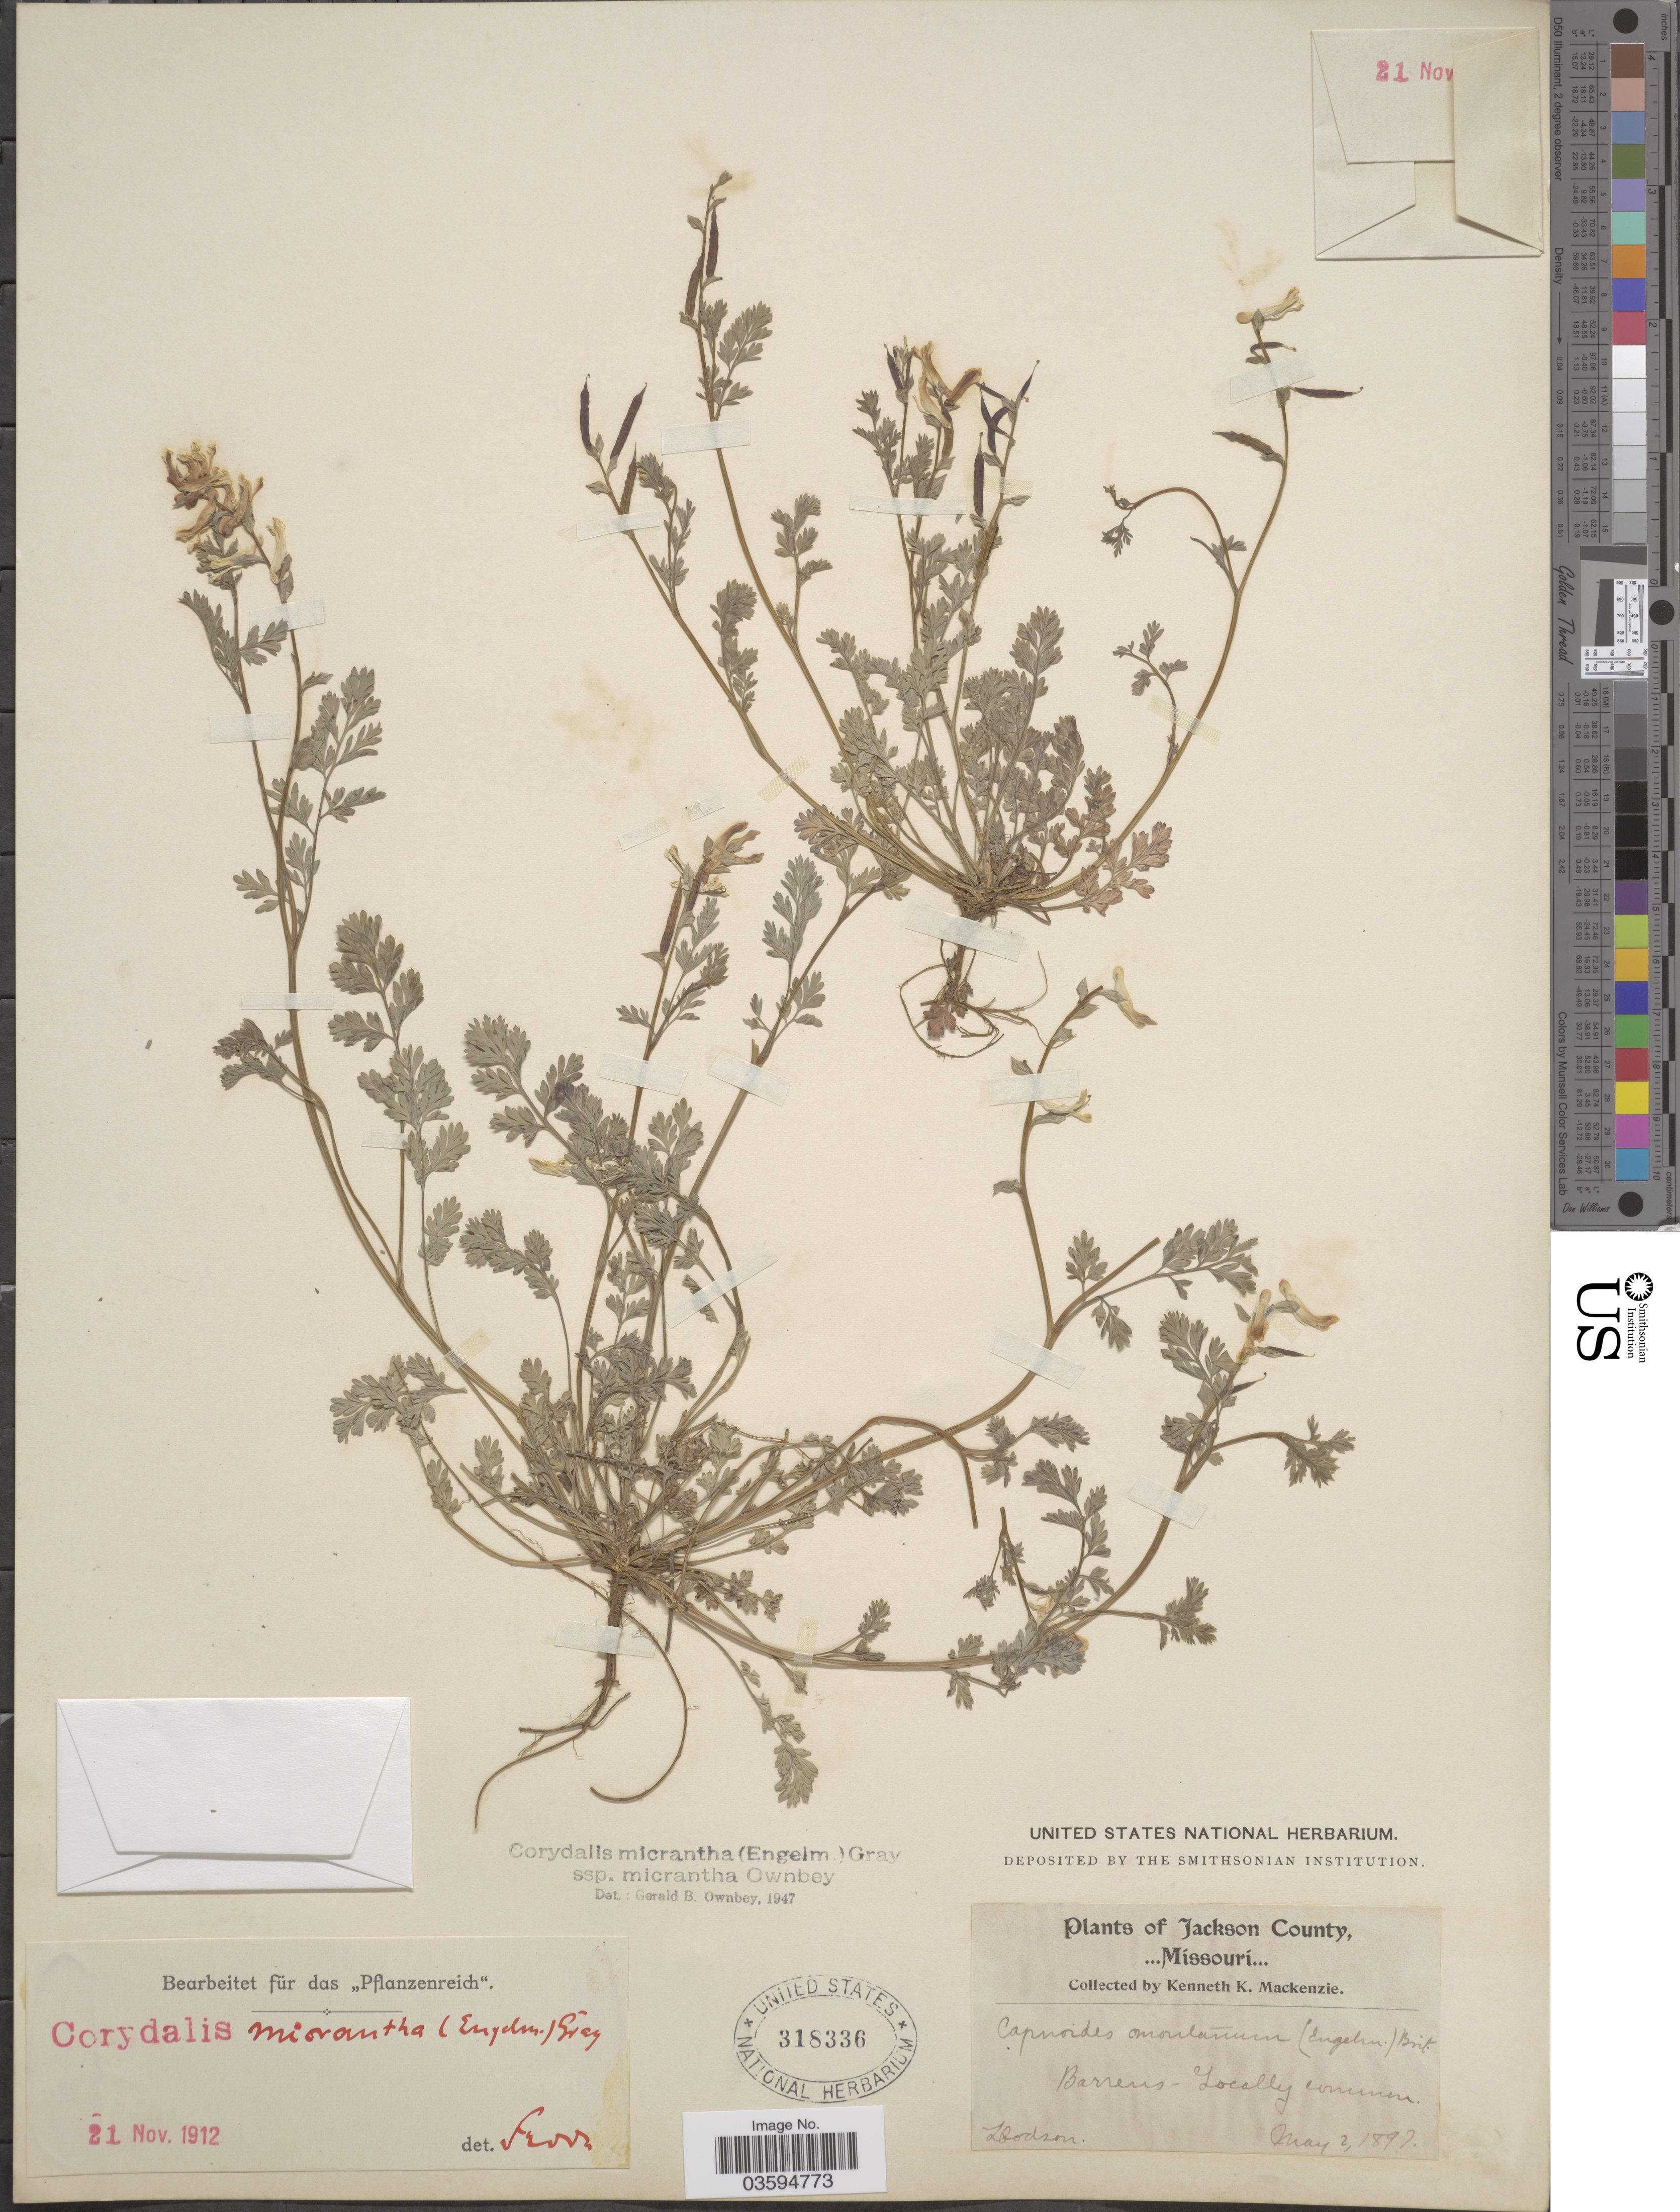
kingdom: Plantae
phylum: Tracheophyta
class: Magnoliopsida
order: Ranunculales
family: Papaveraceae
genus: Corydalis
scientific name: Corydalis micrantha subsp. micrantha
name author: (Engelm. & A. Gray) A. Gray & J.M. Coult.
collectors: K. K. Mackenzie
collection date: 1897-05-02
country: United States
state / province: Missouri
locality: Jackson County. Dodson.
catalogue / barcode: US 318336